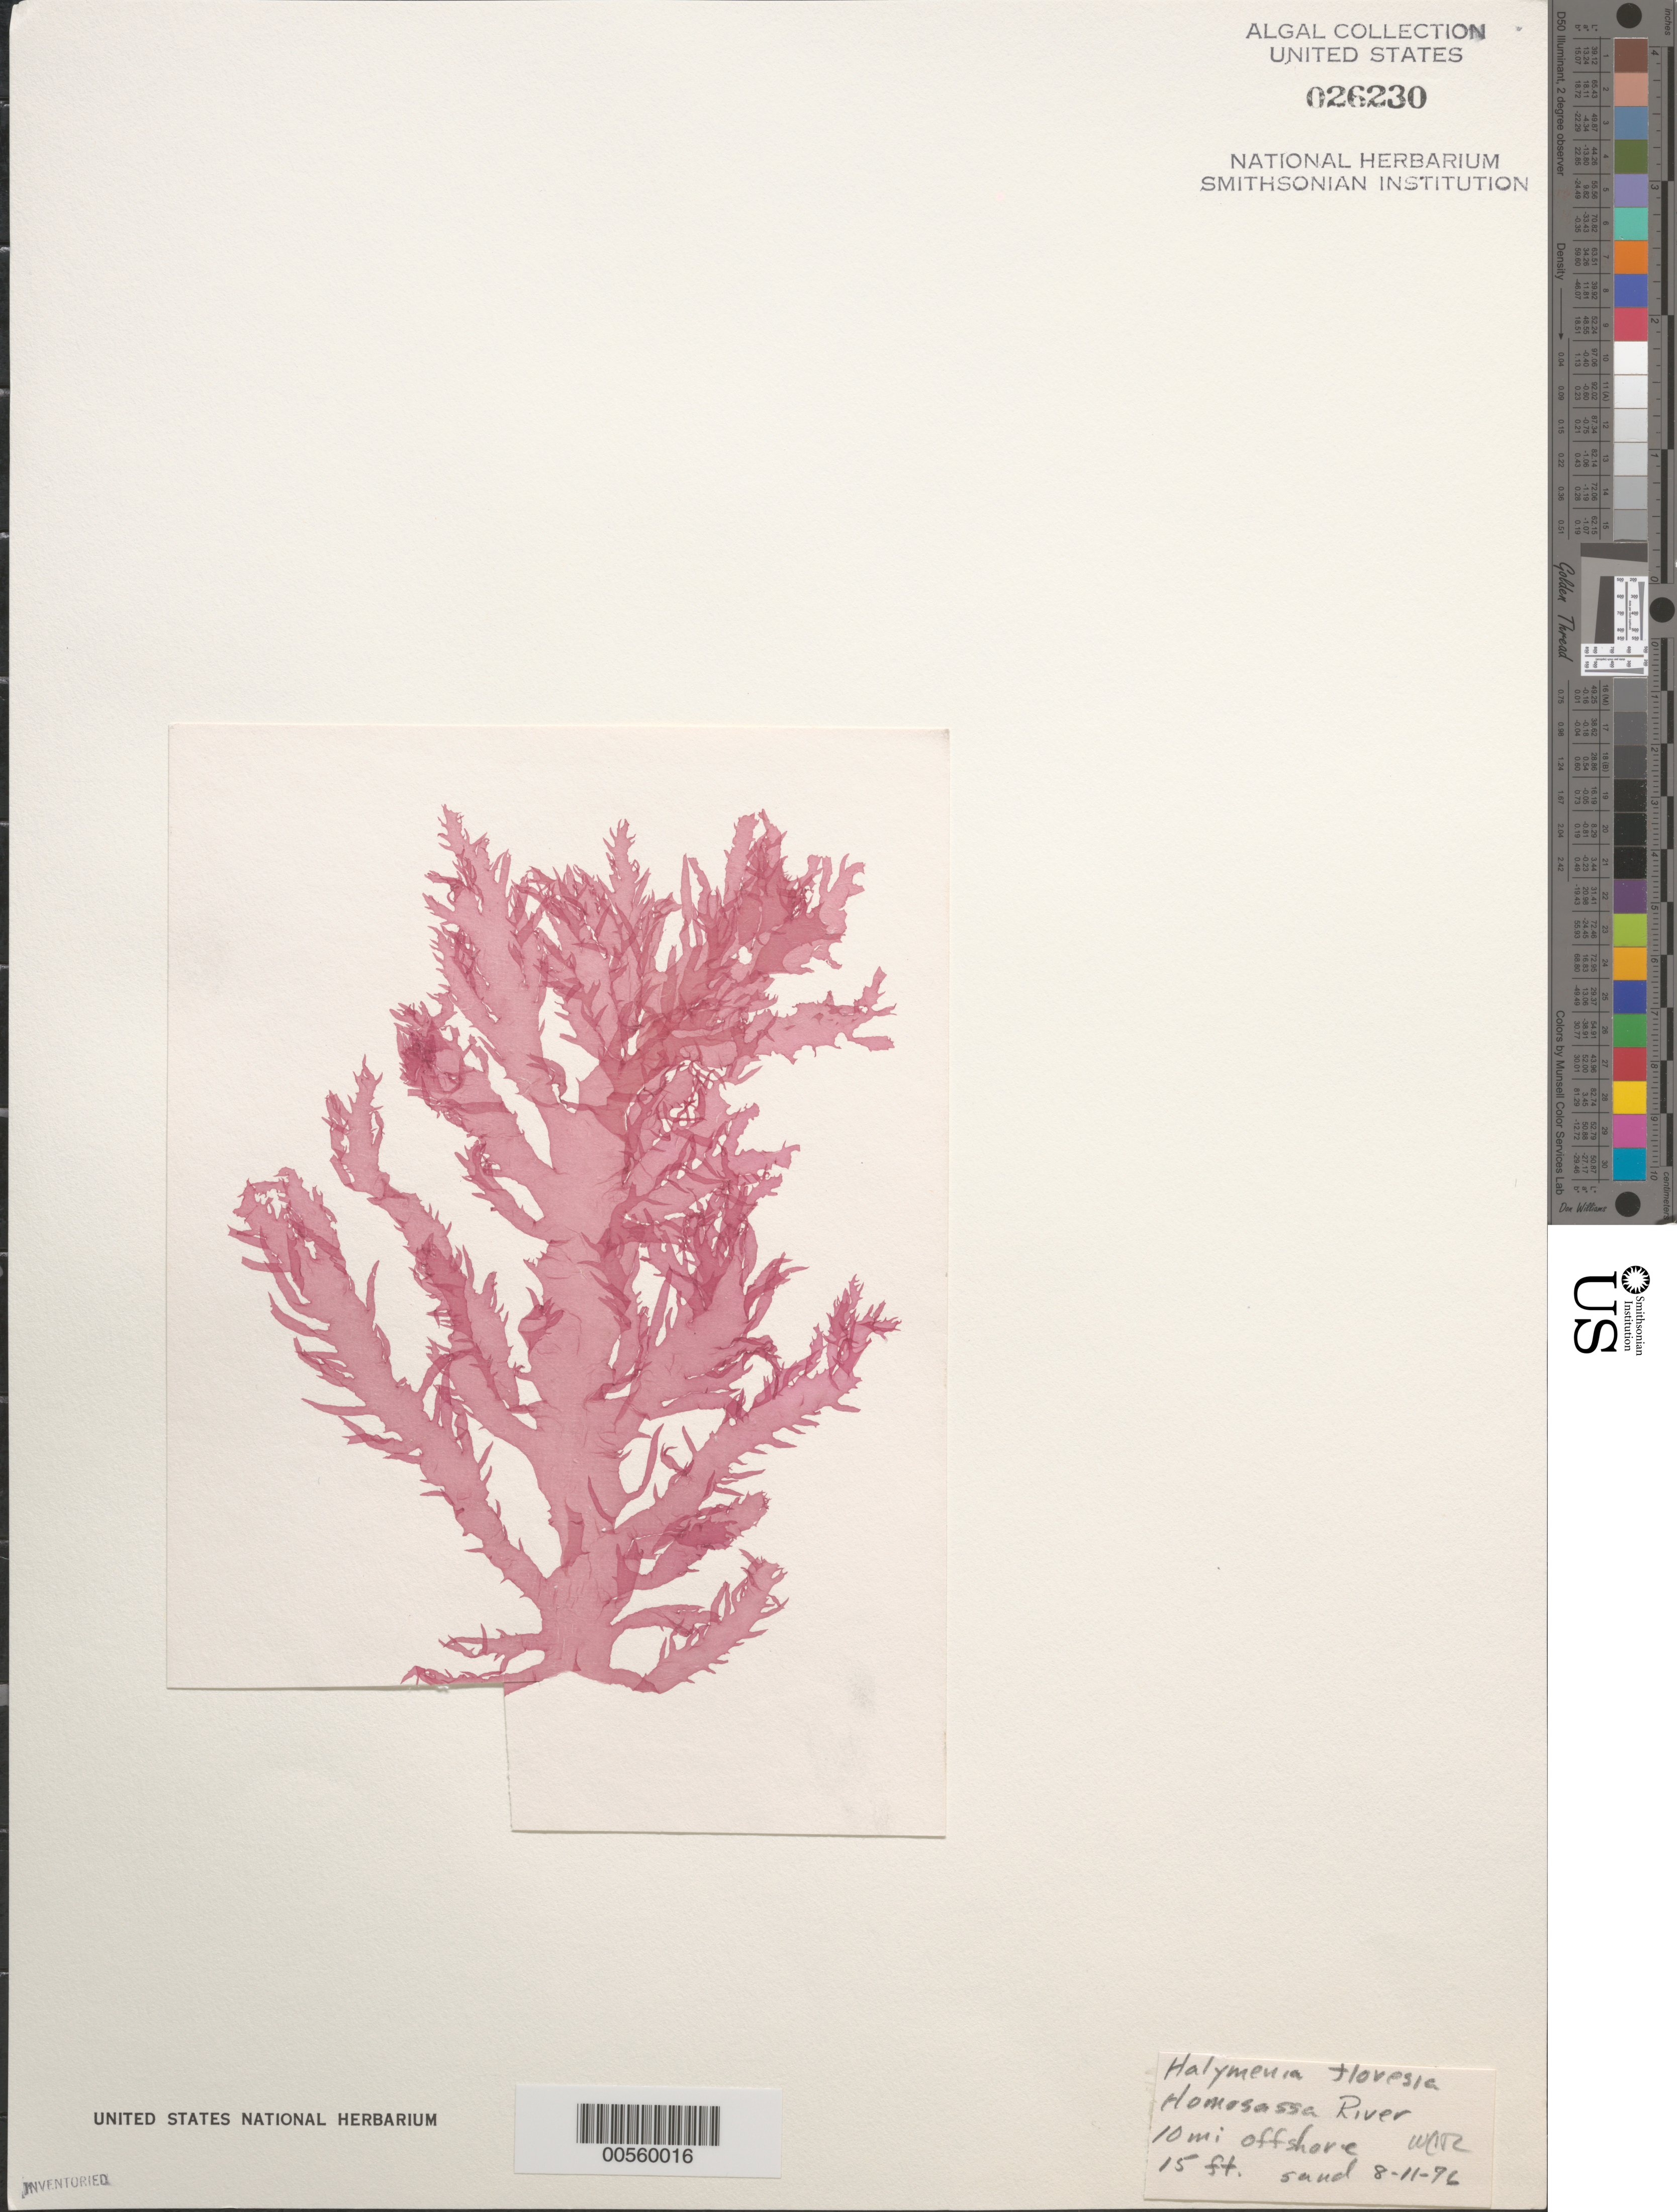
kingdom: Plantae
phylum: Rhodophyta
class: Florideophyceae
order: Halymeniales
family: Halymeniaceae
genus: Halymenia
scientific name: Halymenia floresii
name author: (Clemente) C. Agardh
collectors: W. C. Roth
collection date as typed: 11 Aug 1976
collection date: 1976-08-11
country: United States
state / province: Florida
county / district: Citrus County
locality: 10 miles off Homosassa River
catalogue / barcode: US 26230